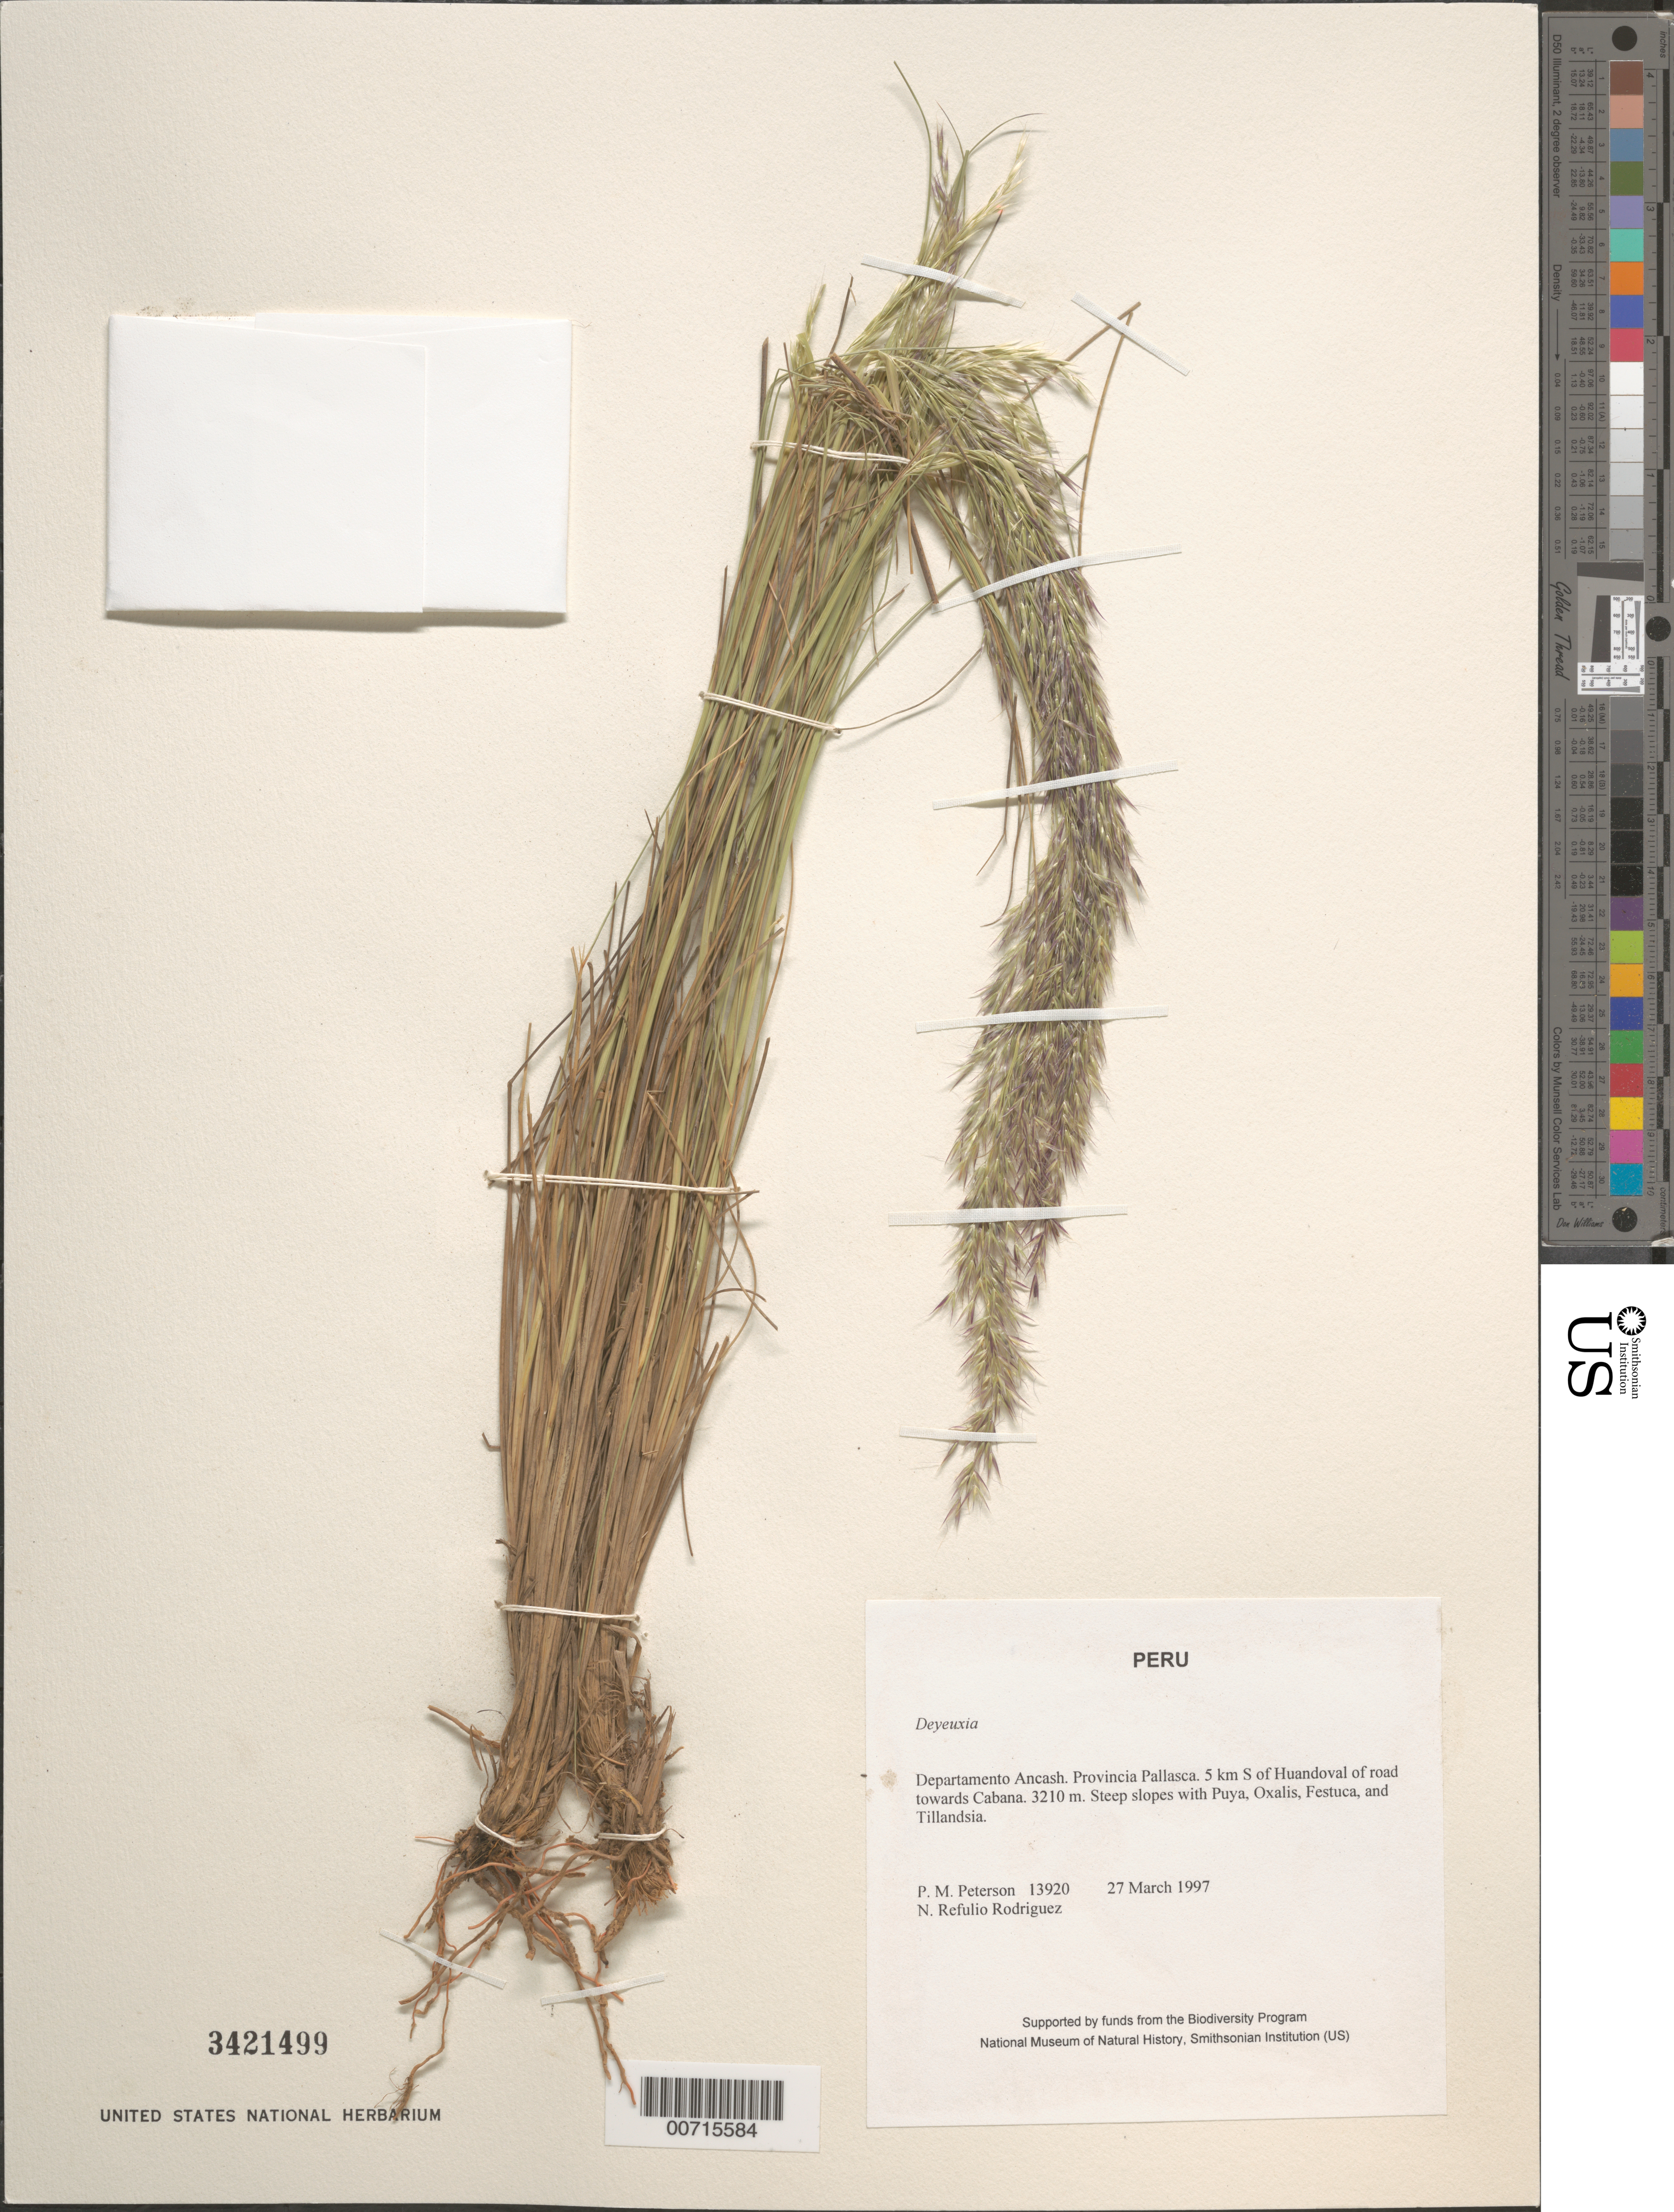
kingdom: Plantae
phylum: Tracheophyta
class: Liliopsida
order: Poales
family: Poaceae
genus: Calamagrostis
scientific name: Calamagrostis sp.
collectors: P. M. Peterson & N. Refulio-Rodríguez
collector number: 13920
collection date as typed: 27 Mar 1997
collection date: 1997-03-27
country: Peru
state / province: Ancash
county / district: Pallasca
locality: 5 km S of Huandoval of road towards Cabana.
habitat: Steep slopes with Puya, Oxalis, Festuca, and Tillandsia.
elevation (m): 3210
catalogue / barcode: US 3421499